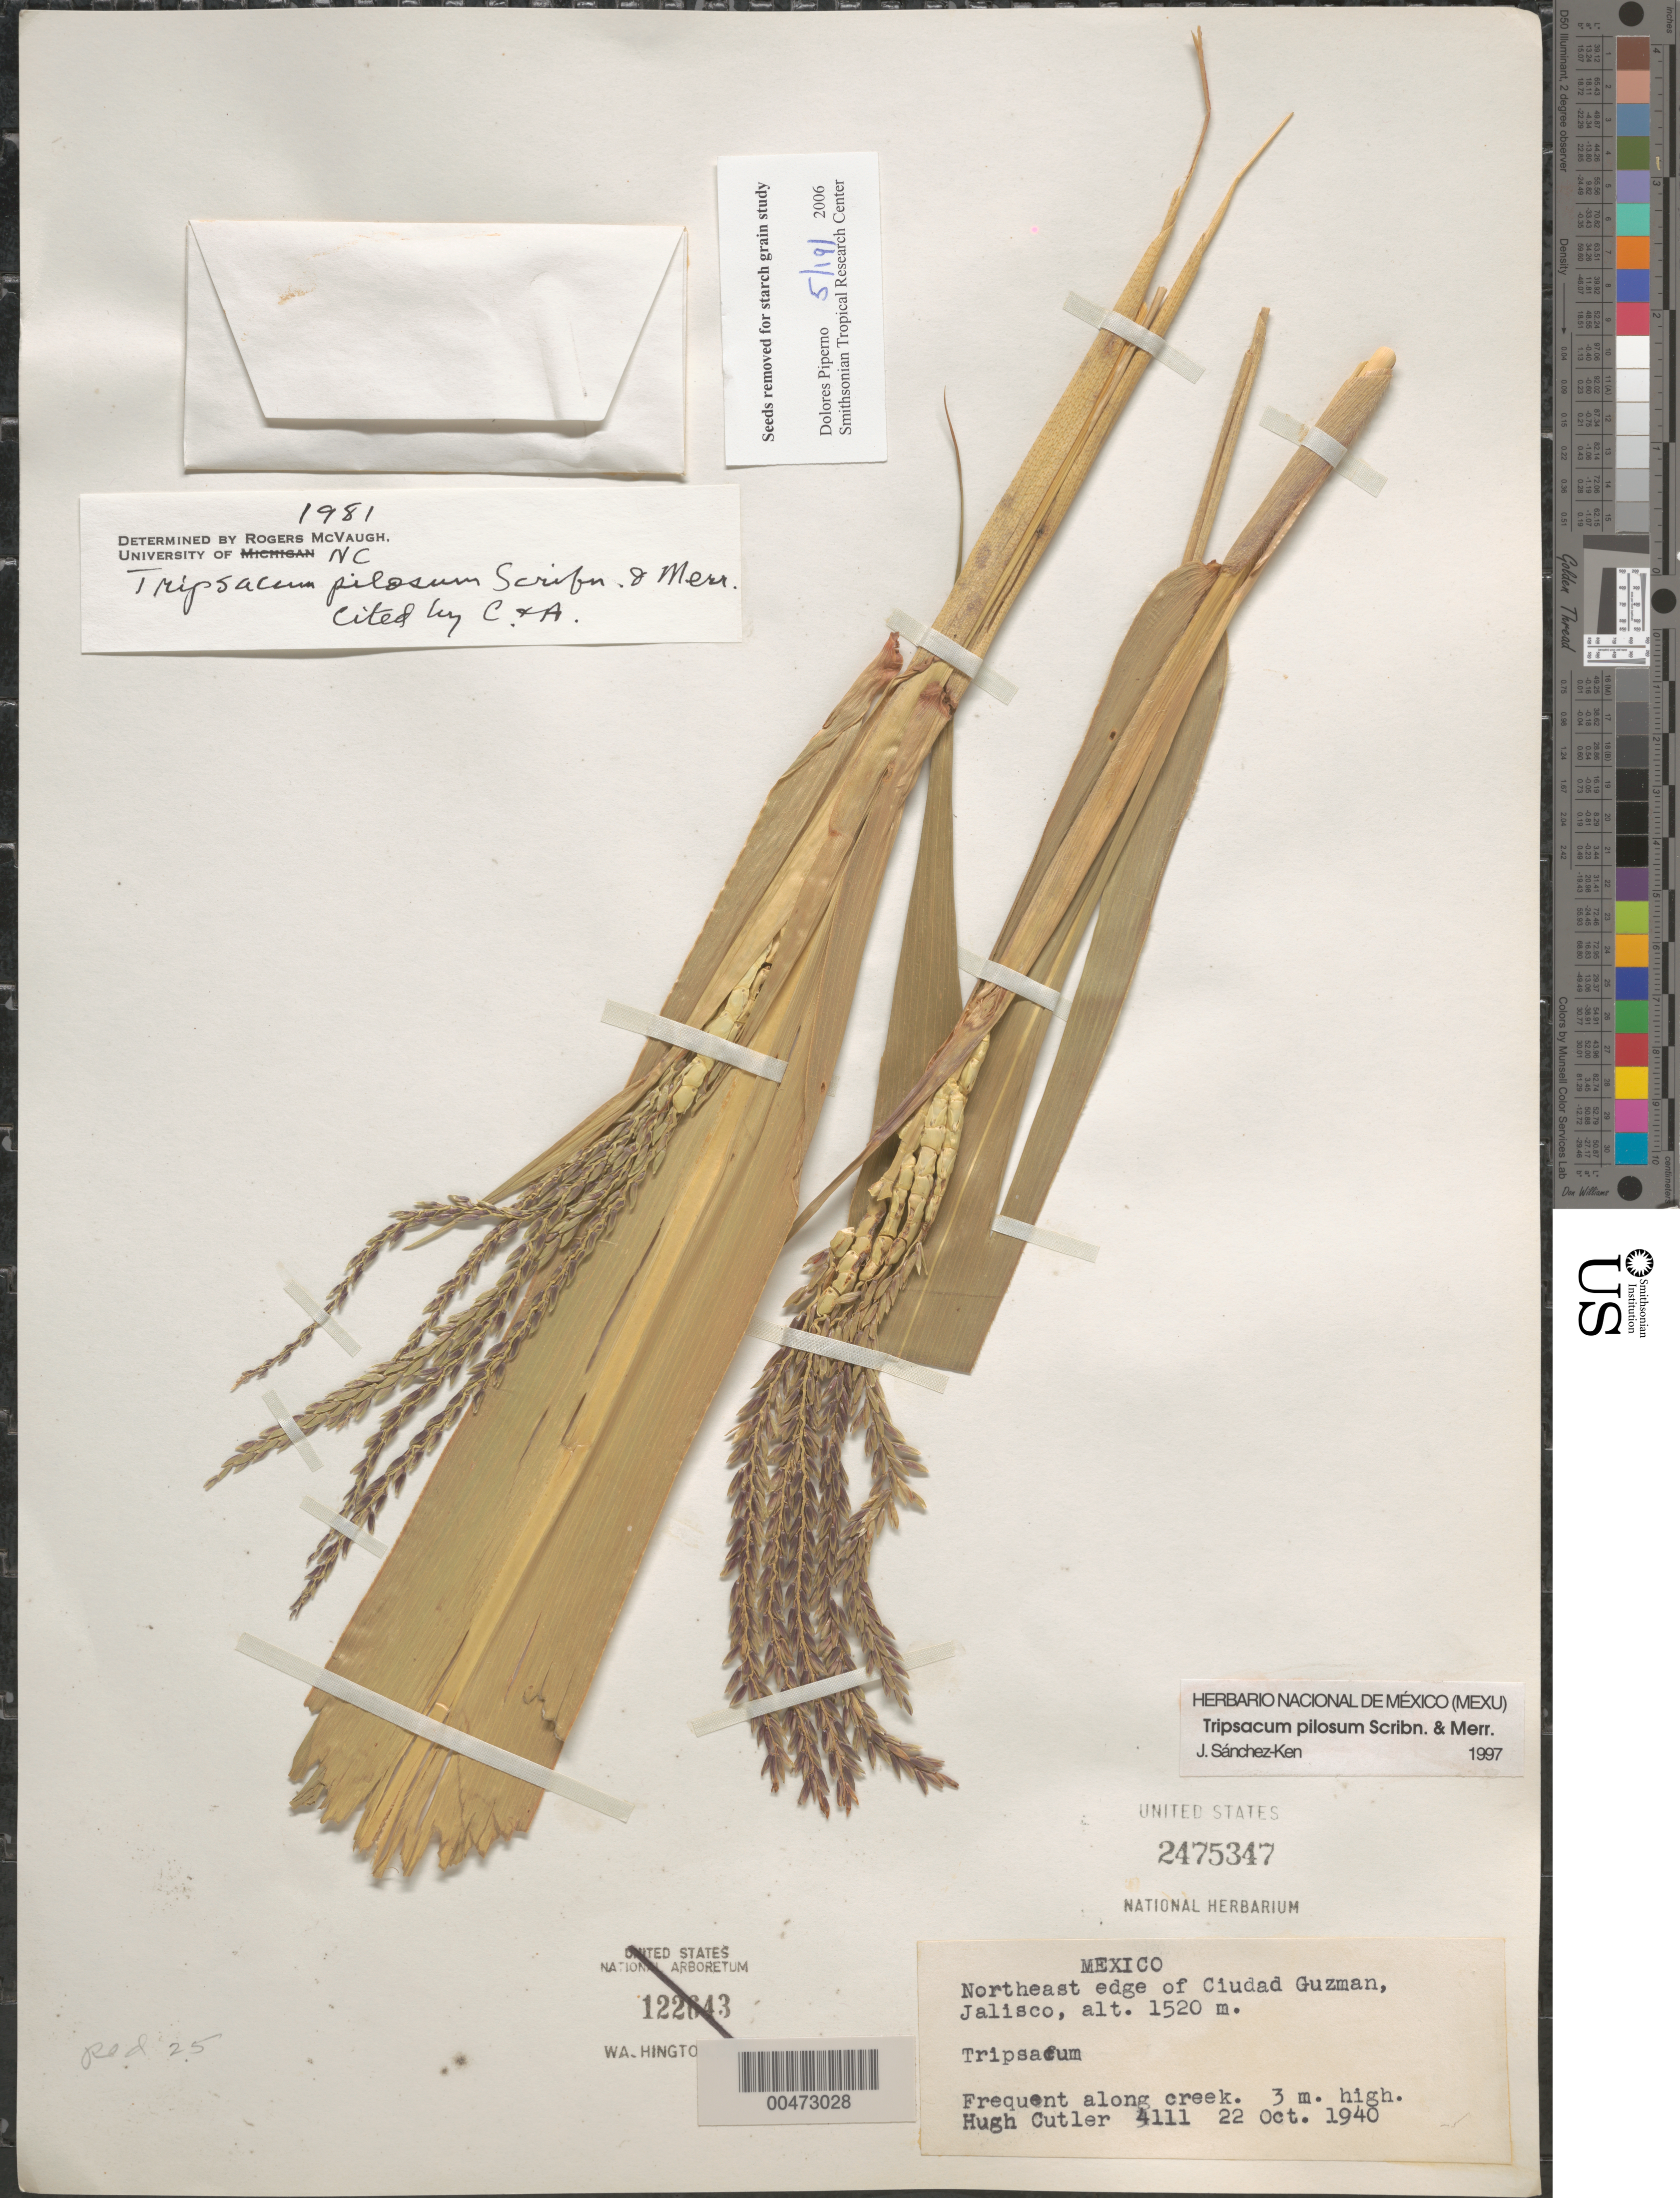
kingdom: Plantae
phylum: Tracheophyta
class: Liliopsida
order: Poales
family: Poaceae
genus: Tripsacum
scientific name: Tripsacum pilosum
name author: Scribn. & Merr.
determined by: McVaugh, R.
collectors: H. C. Cutler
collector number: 4111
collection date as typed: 22 Oct 1940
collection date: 1940-10-22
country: Mexico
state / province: Jalisco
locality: NE edge of Ciudad Guzman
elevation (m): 1520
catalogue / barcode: US 2475347